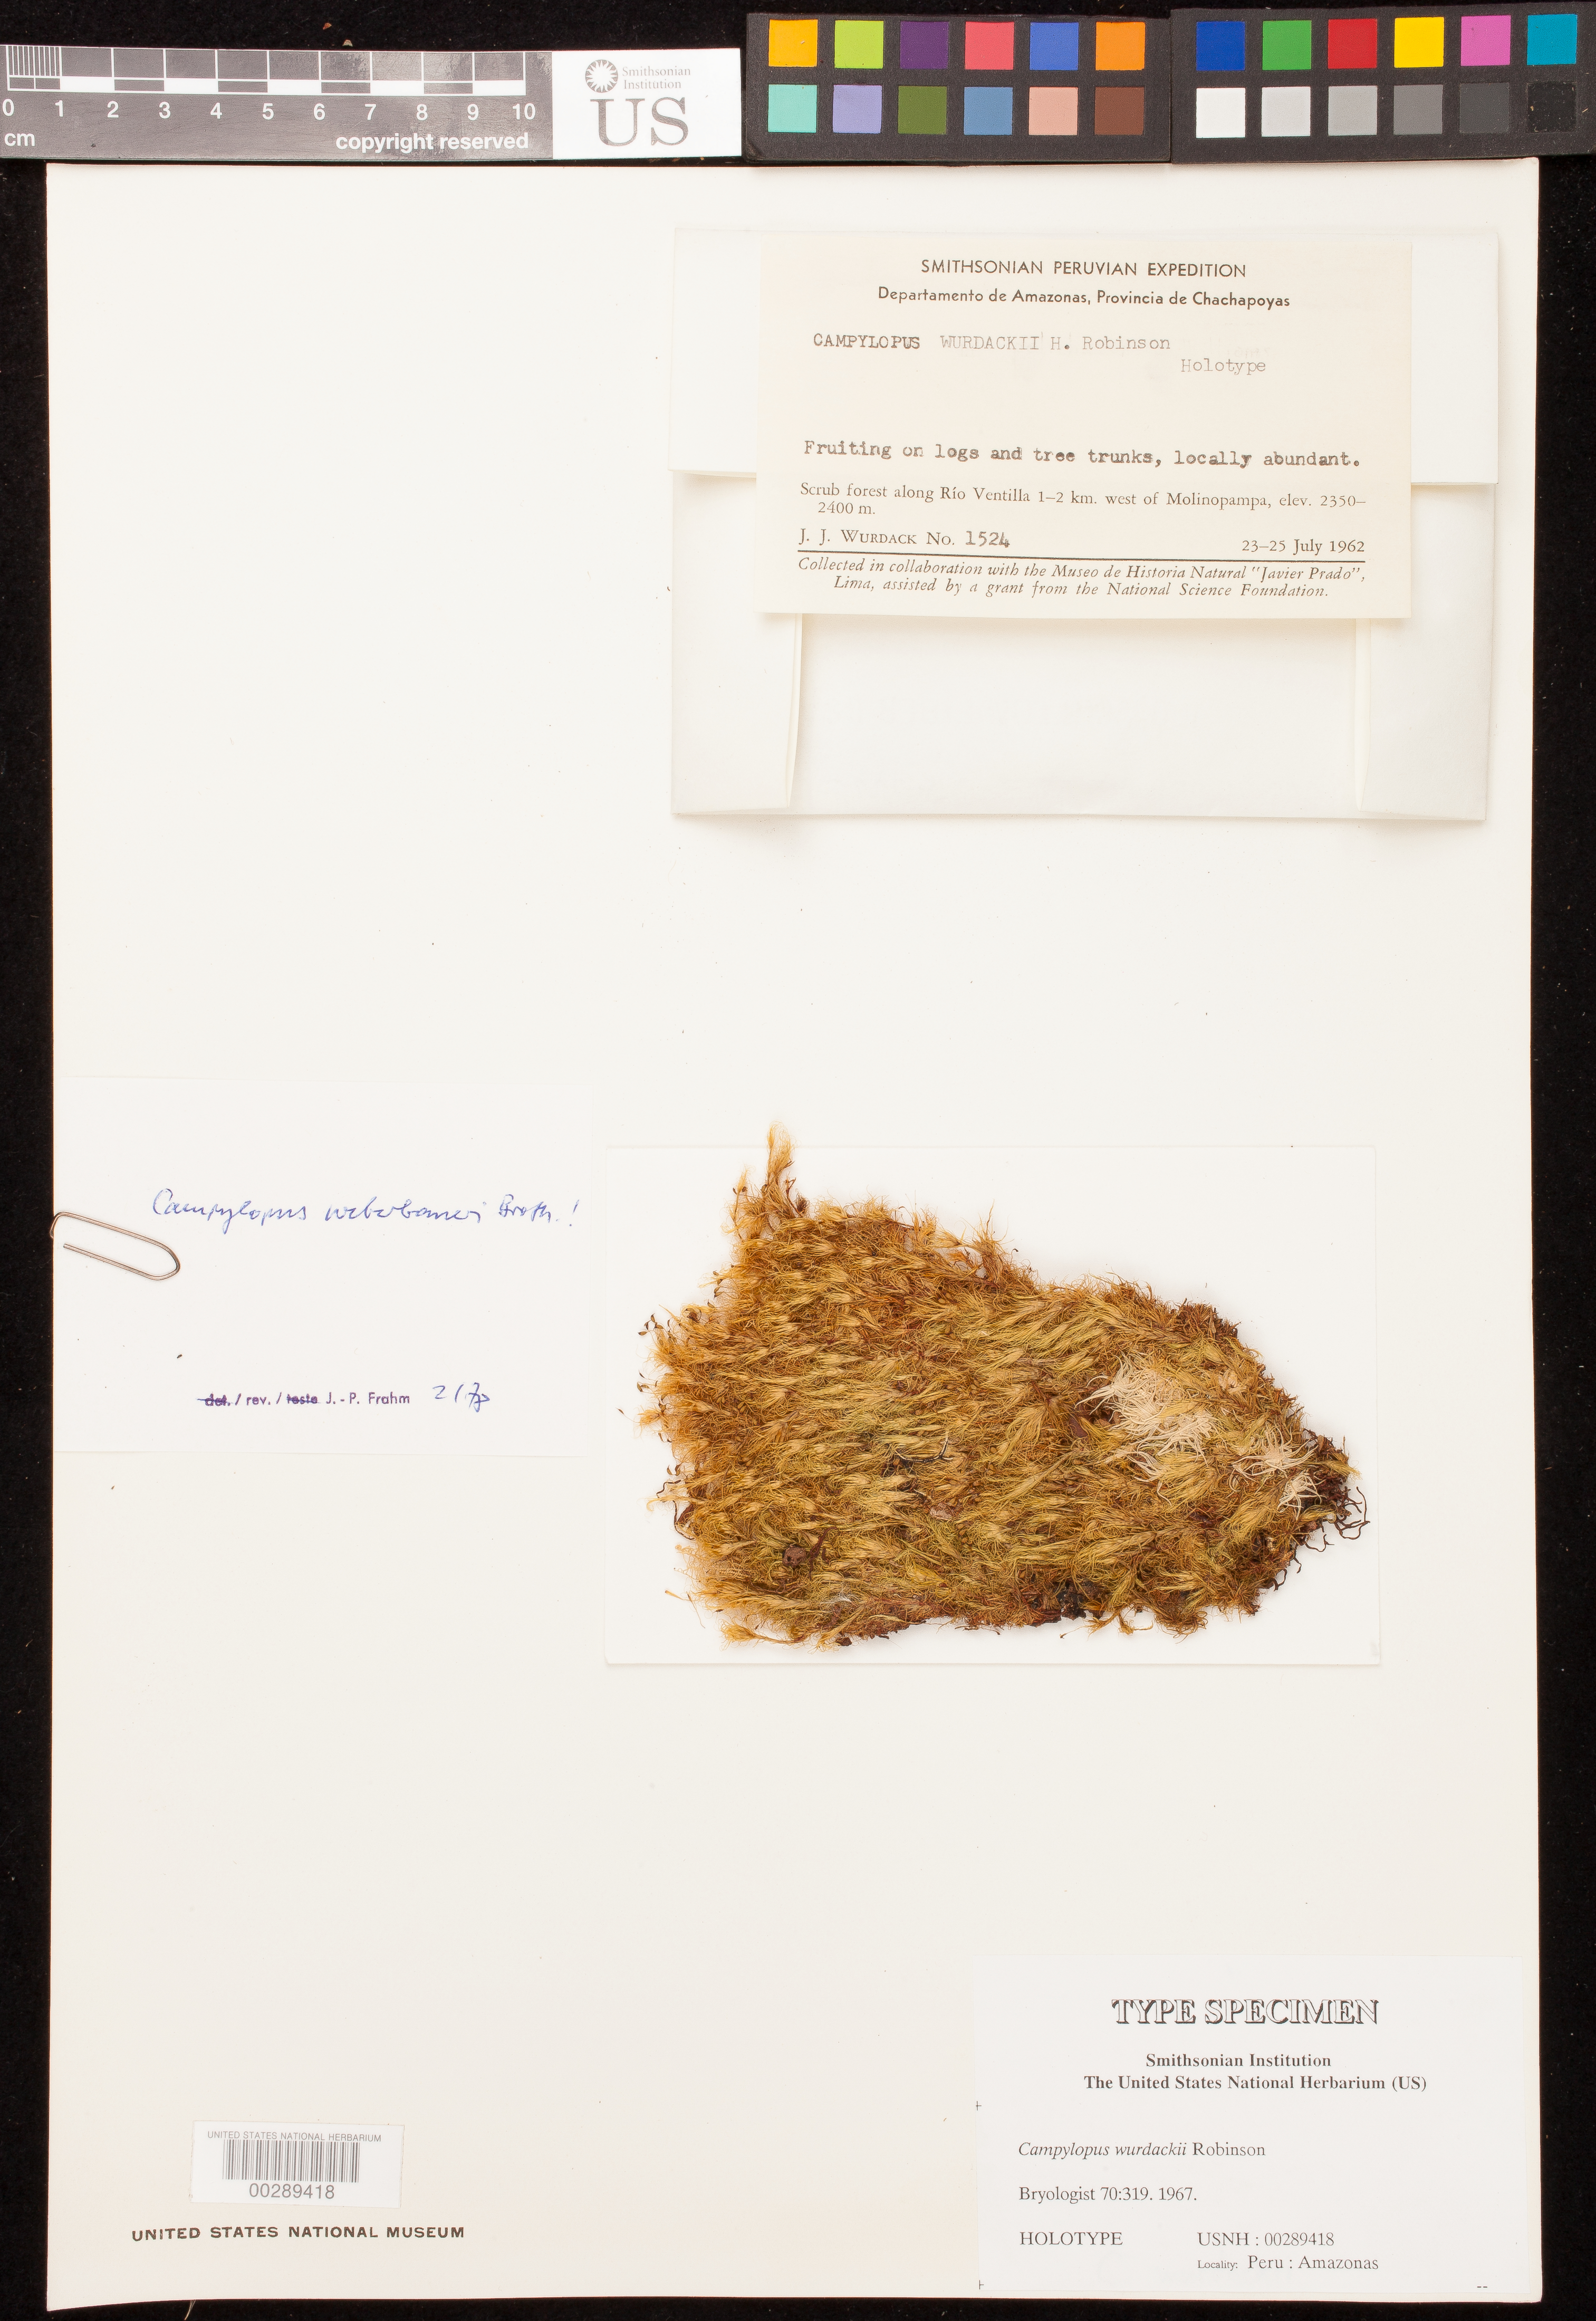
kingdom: Plantae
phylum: Bryophyta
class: Bryopsida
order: Dicranales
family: Leucobryaceae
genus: Campylopus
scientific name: Campylopus wurdackii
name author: H. Rob.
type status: Holotype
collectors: J. J. Wurdack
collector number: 1524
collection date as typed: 23 Jul 1962 to 25 Jul 1962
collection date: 1962-07-23/1962-07-25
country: Peru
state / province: Amazonas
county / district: Chachapoyas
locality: scrub forest along Río Ventilla 1 - 2 km W of Molinopampa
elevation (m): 2350